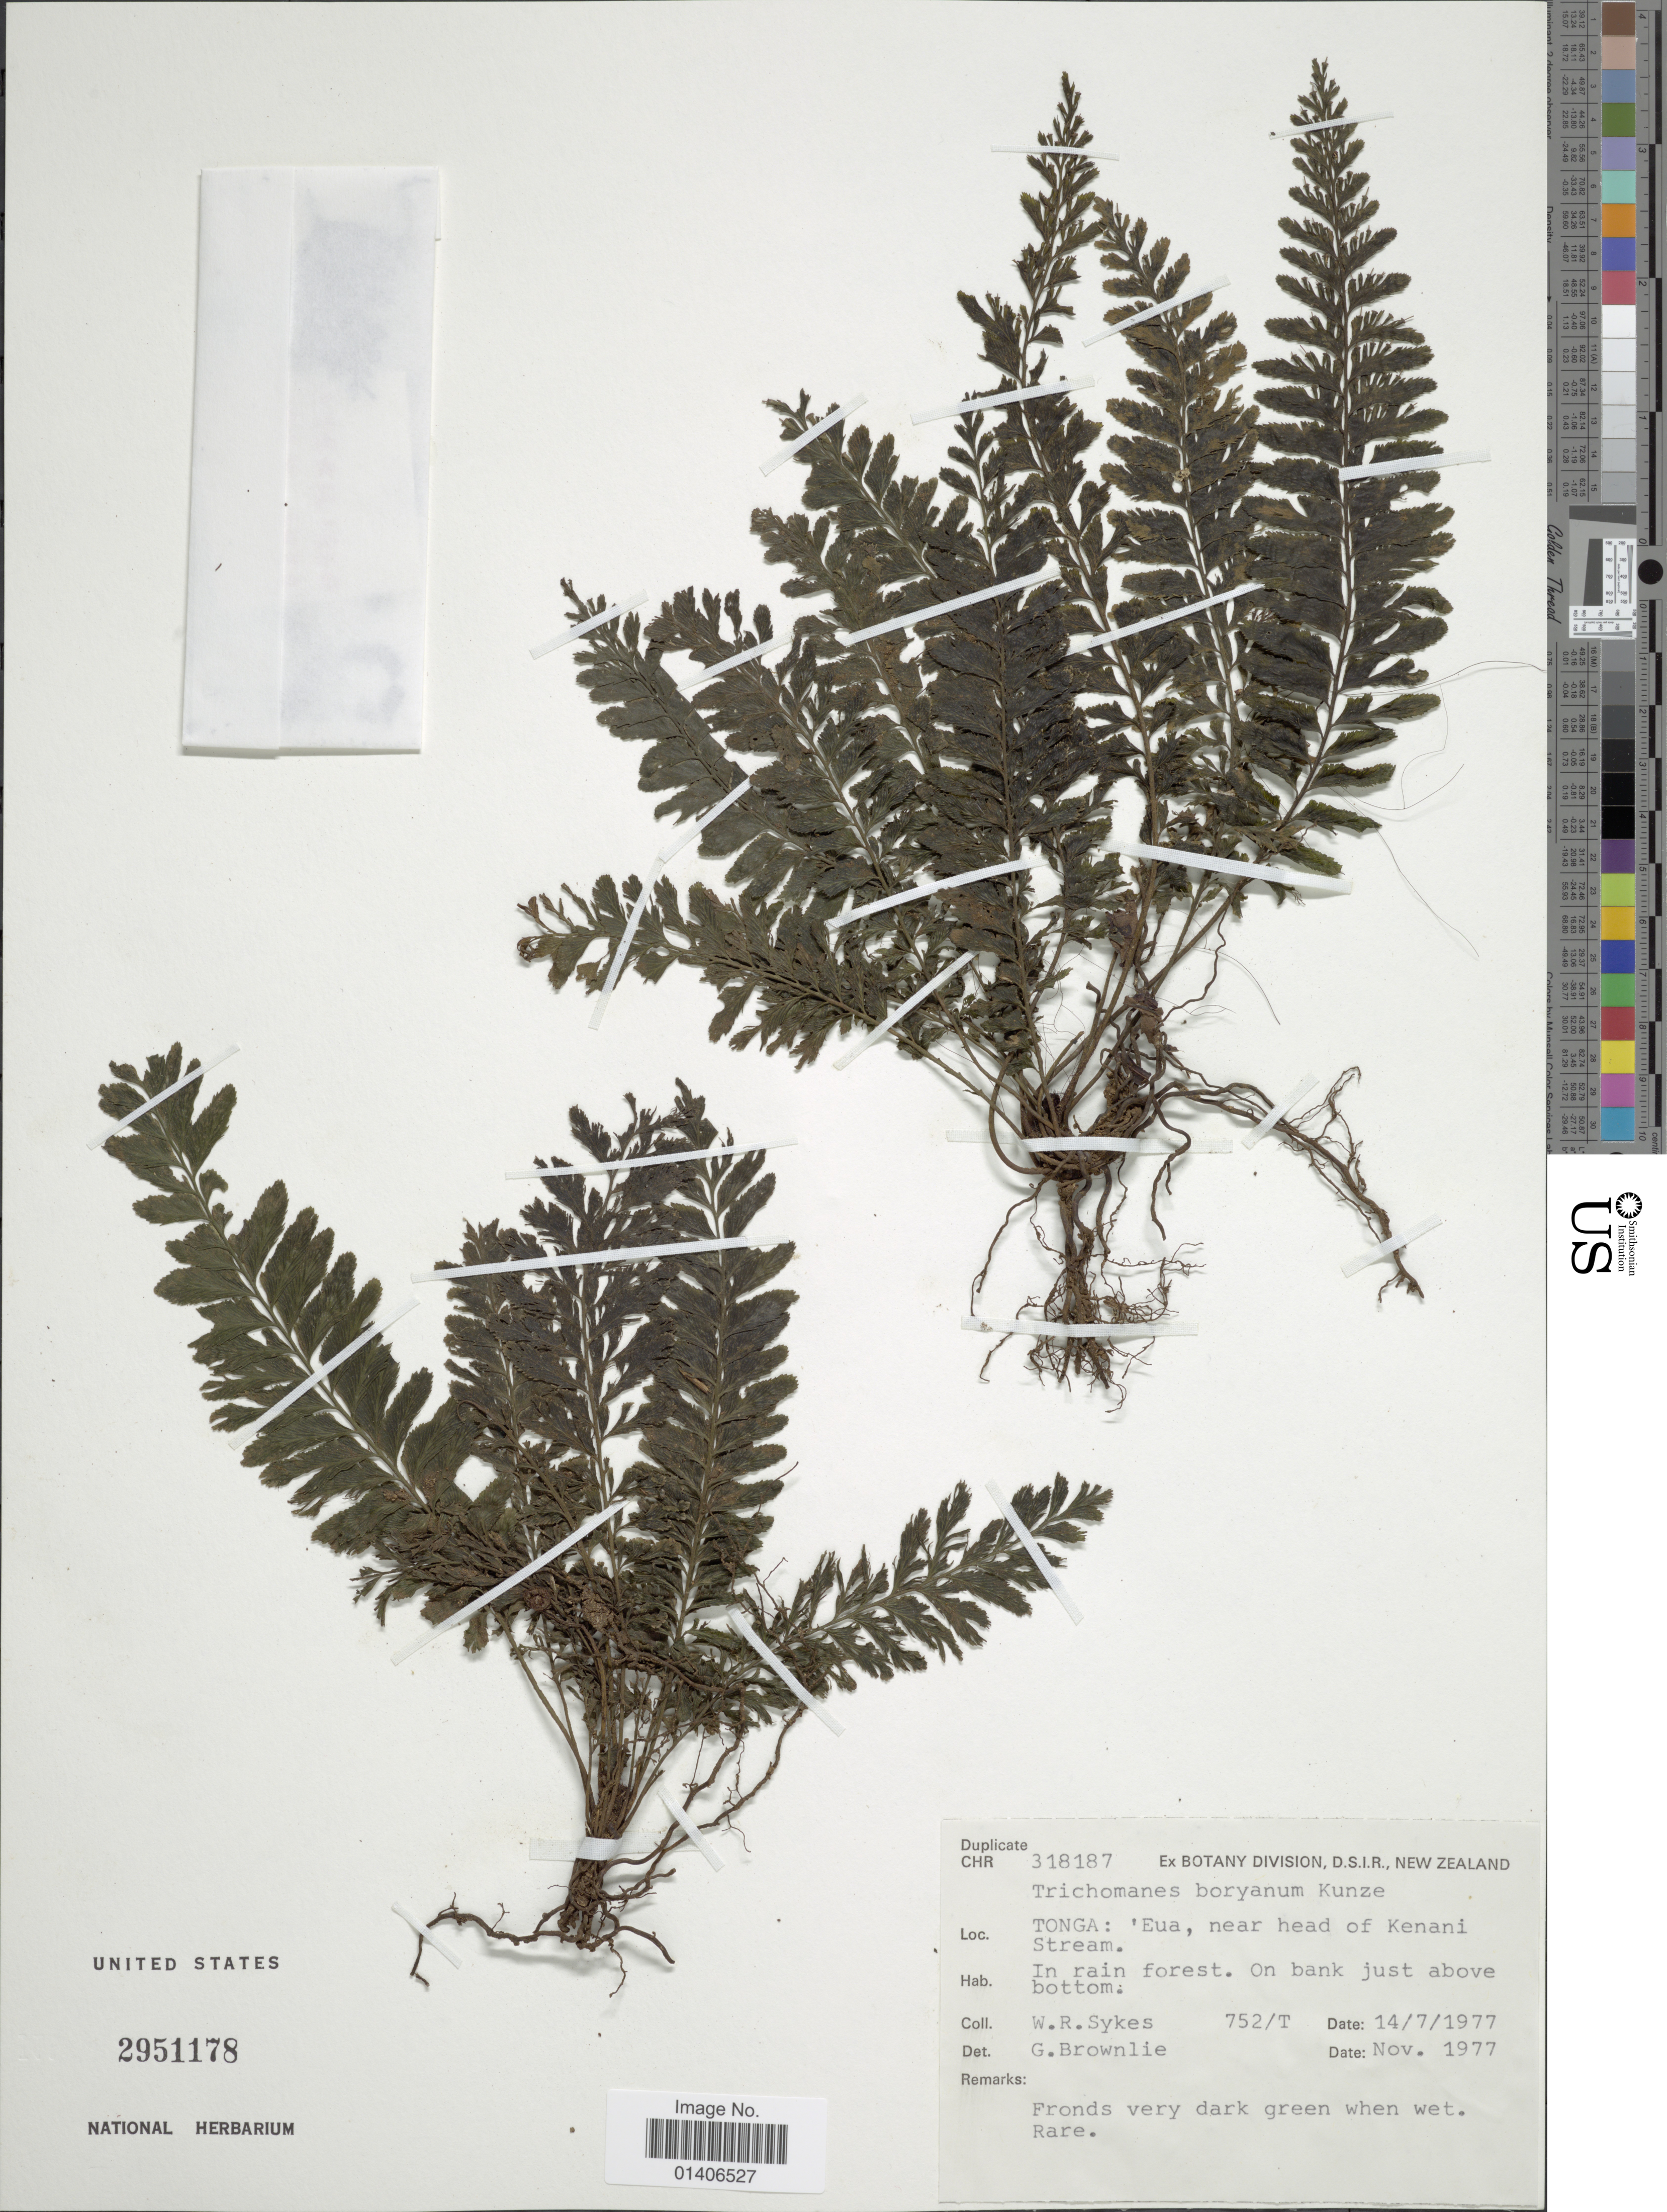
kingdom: Plantae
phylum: Tracheophyta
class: Polypodiopsida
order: Hymenophyllales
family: Hymenophyllaceae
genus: Cephalomanes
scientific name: Cephalomanes atrovirens subsp. boryanum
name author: (Kunze) K. Iwats.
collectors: W. R. Sykes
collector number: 752/T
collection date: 1977-07-14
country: Tonga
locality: Eua, near head of Kenai Stream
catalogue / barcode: US 2951178